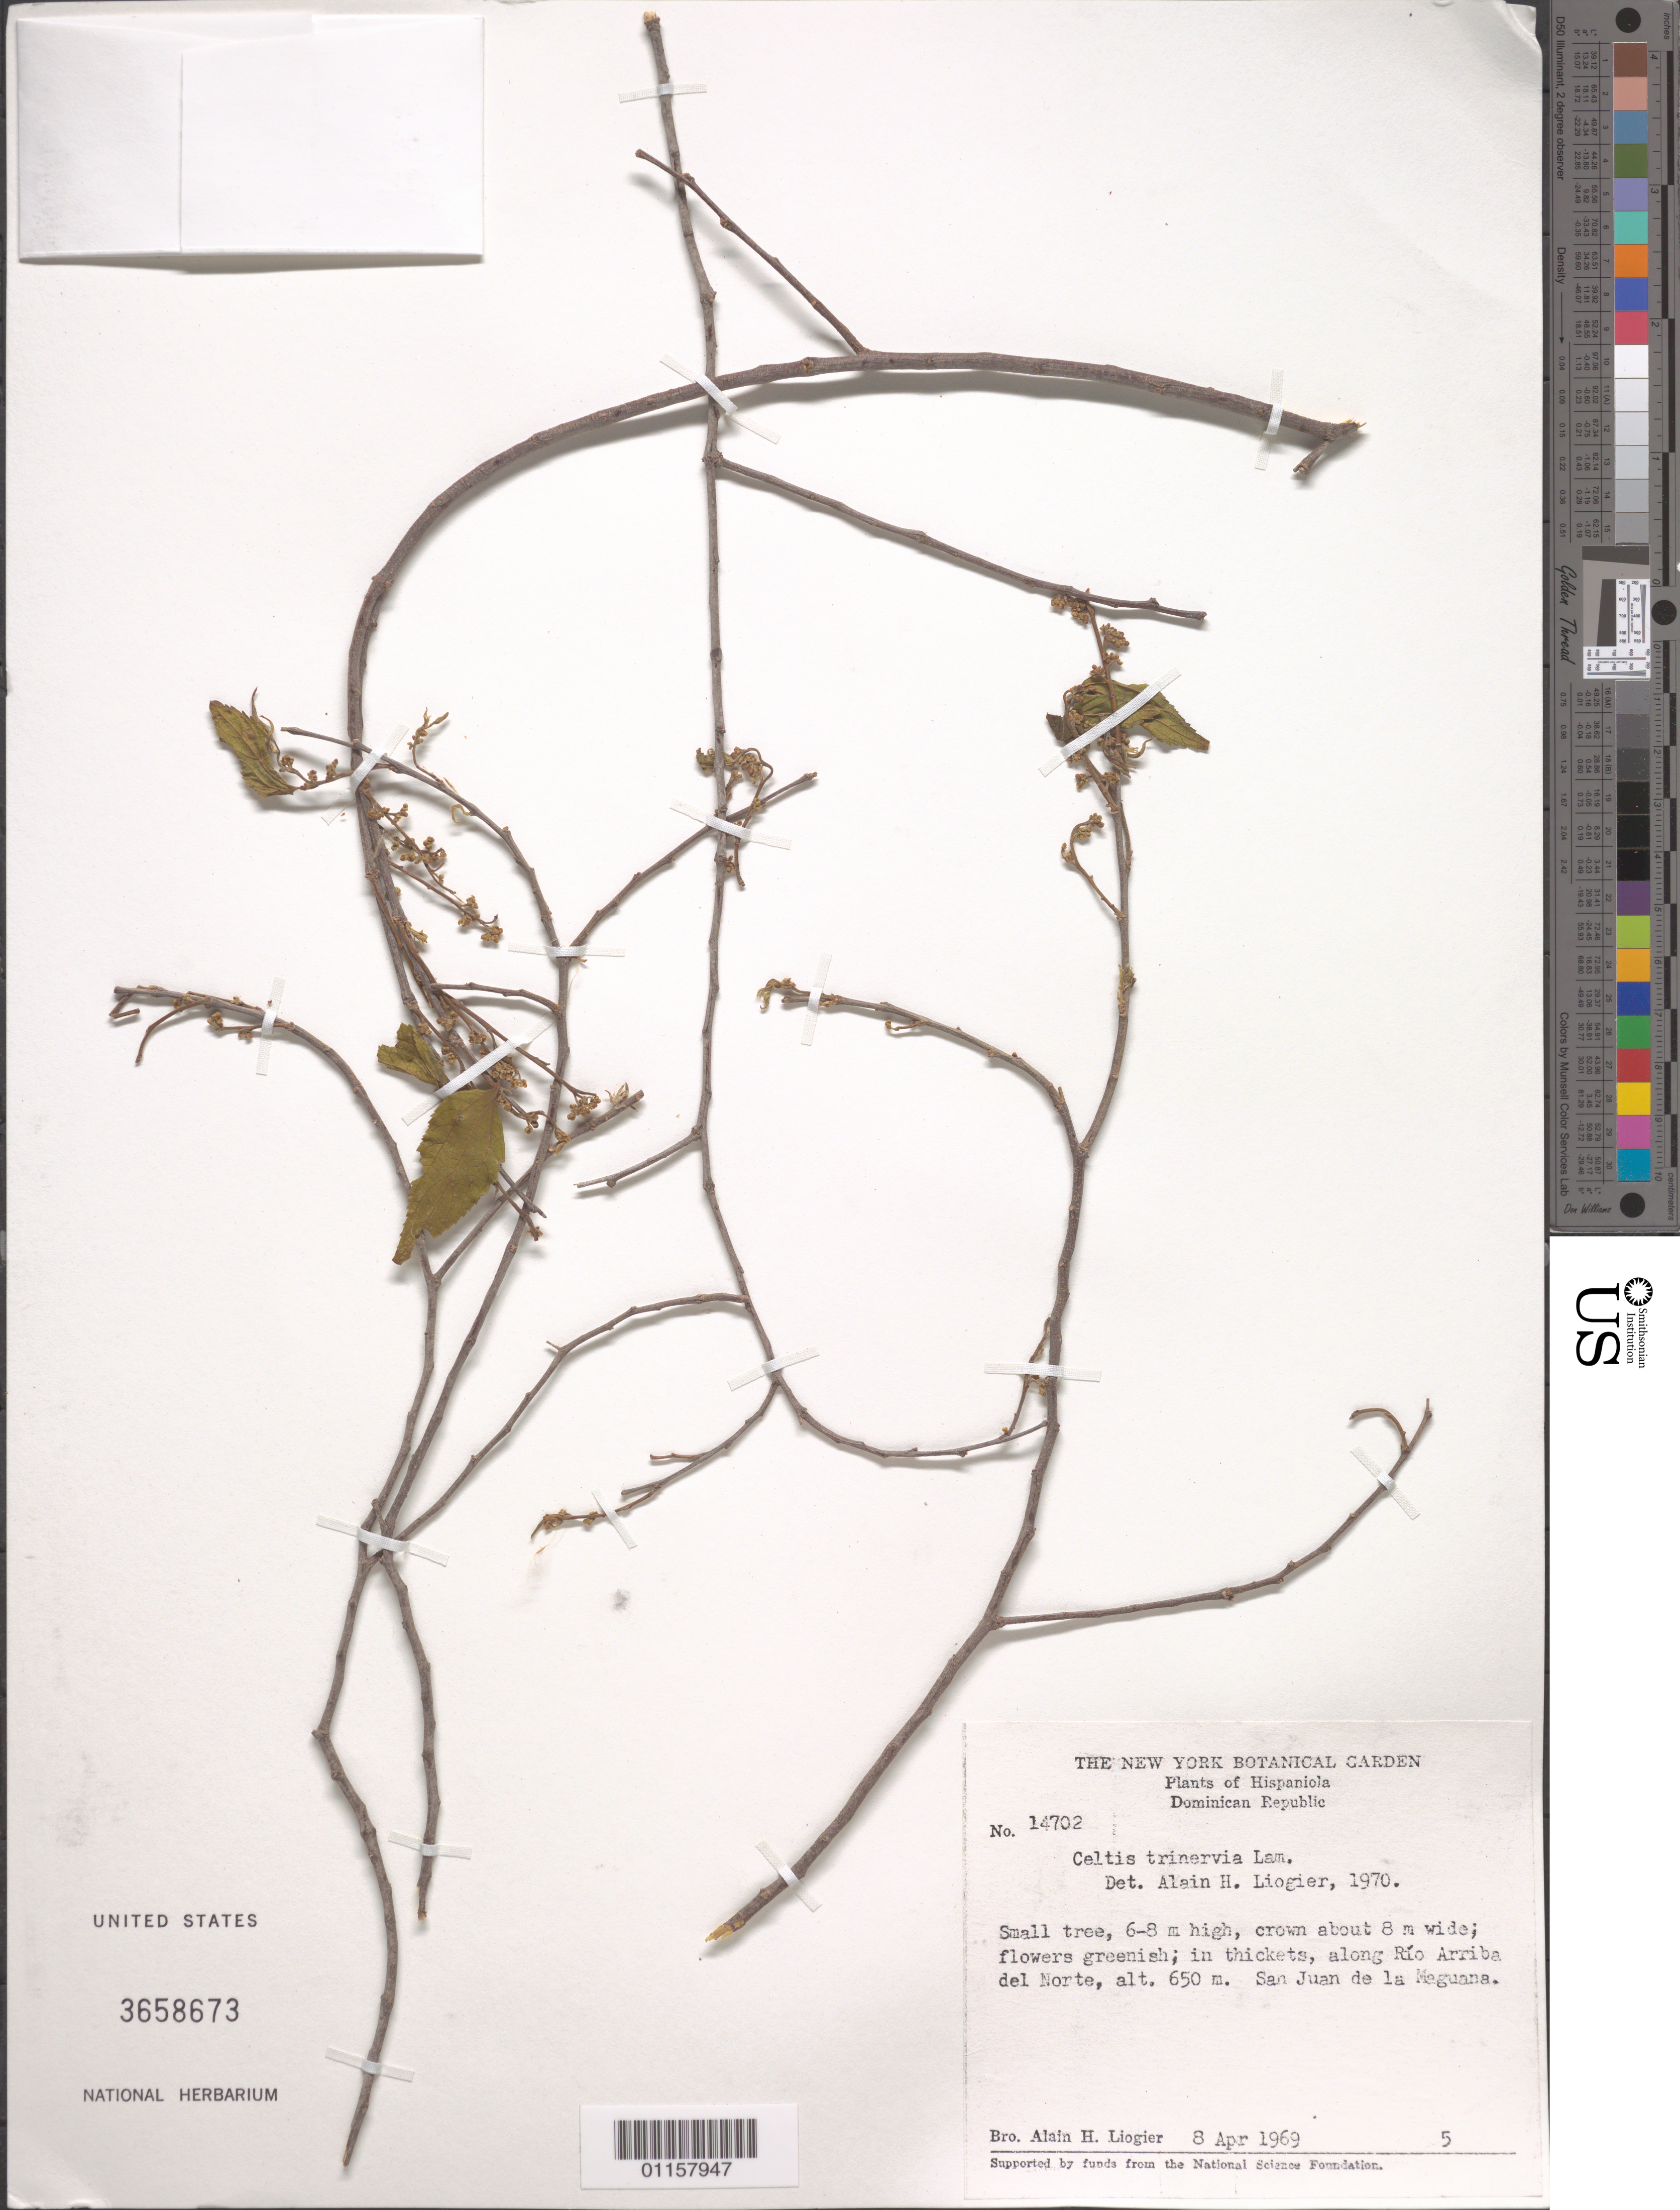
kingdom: Plantae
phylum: Tracheophyta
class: Magnoliopsida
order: Rosales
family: Cannabaceae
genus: Celtis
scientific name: Celtis trinervia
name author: Lam.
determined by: Liogier, Alain H.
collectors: A. H. Liogier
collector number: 14702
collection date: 1969-04-08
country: Dominican Republic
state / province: San Juan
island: Hispaniola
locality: San Juan de la Maguana, along Río Arriba del Norte.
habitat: In thickets.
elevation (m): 650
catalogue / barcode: US 3658673